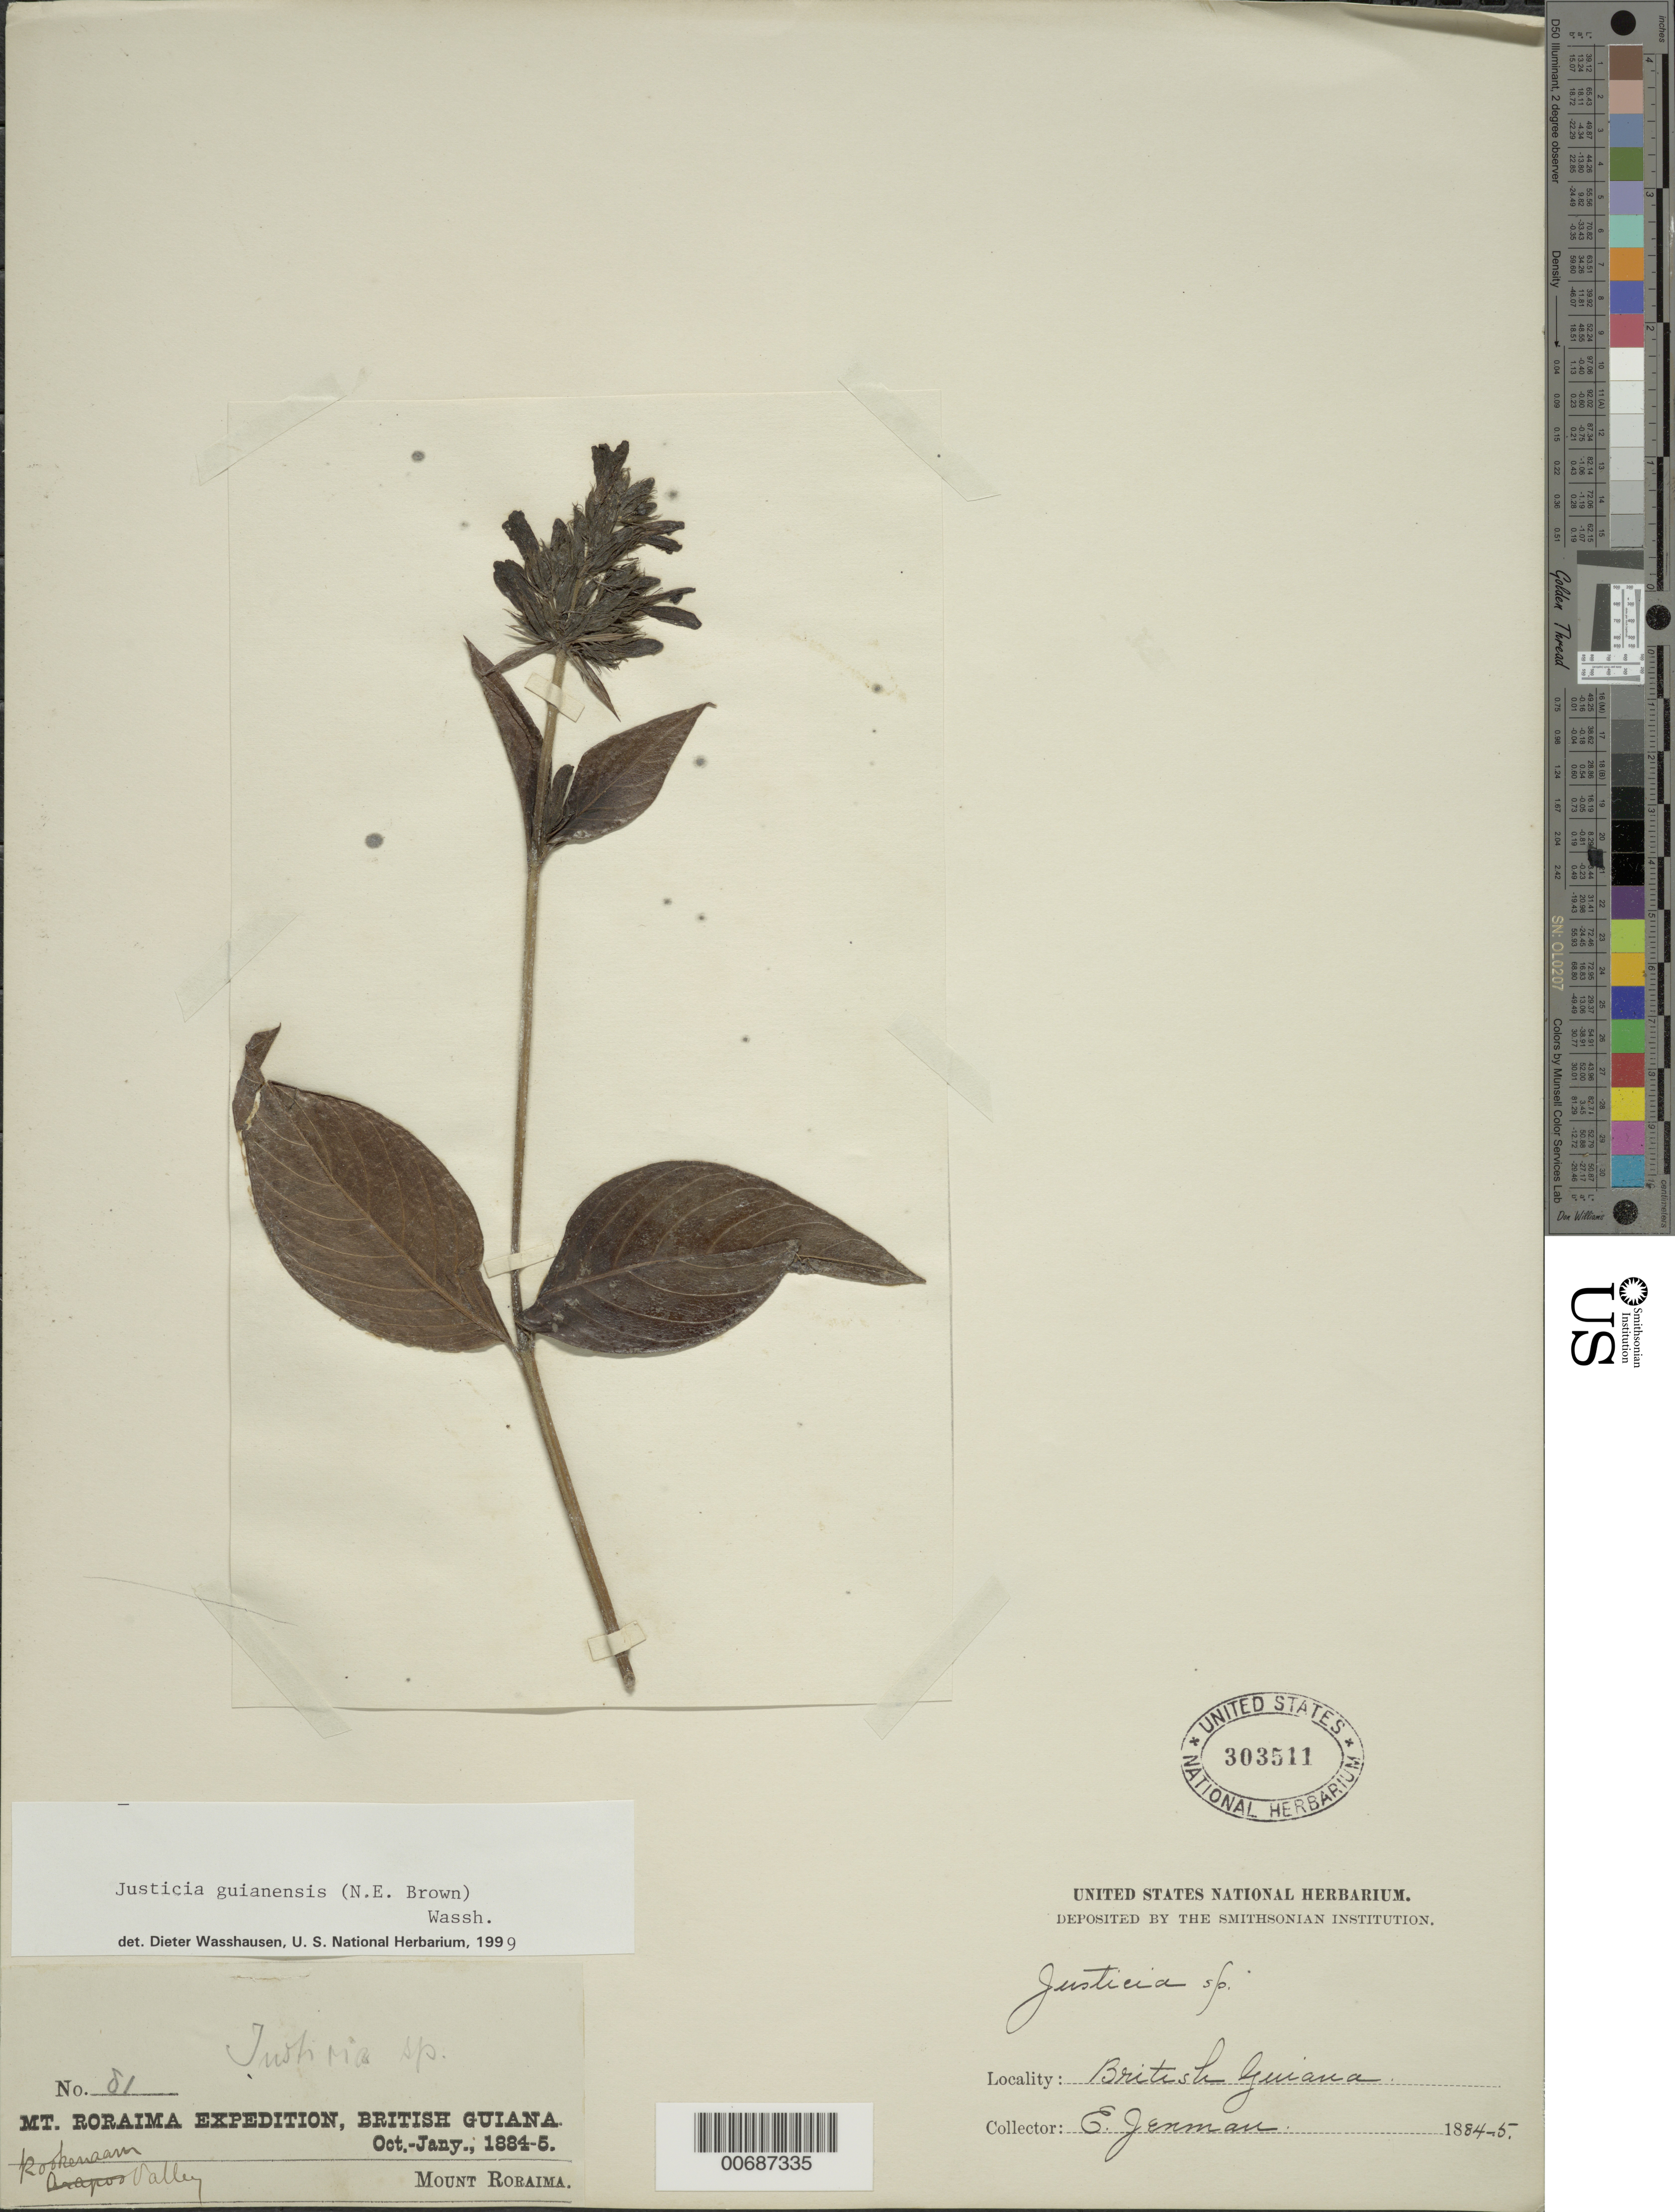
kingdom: Plantae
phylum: Tracheophyta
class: Magnoliopsida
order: Lamiales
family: Acanthaceae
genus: Justicia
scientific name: Justicia guianensis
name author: (N.E. Br.) Wassh.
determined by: Wasshausen, Dieter C., (BOT), Smithsonian Institution - National Museum of Natural History (UNITED STATES)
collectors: G. S. Jenman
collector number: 81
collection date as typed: October 1884 to January 1885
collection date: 1884-10/1885-01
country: Guyana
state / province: Cuyuni-Mazaruni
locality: Kookenaarn Valley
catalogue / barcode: US 303511